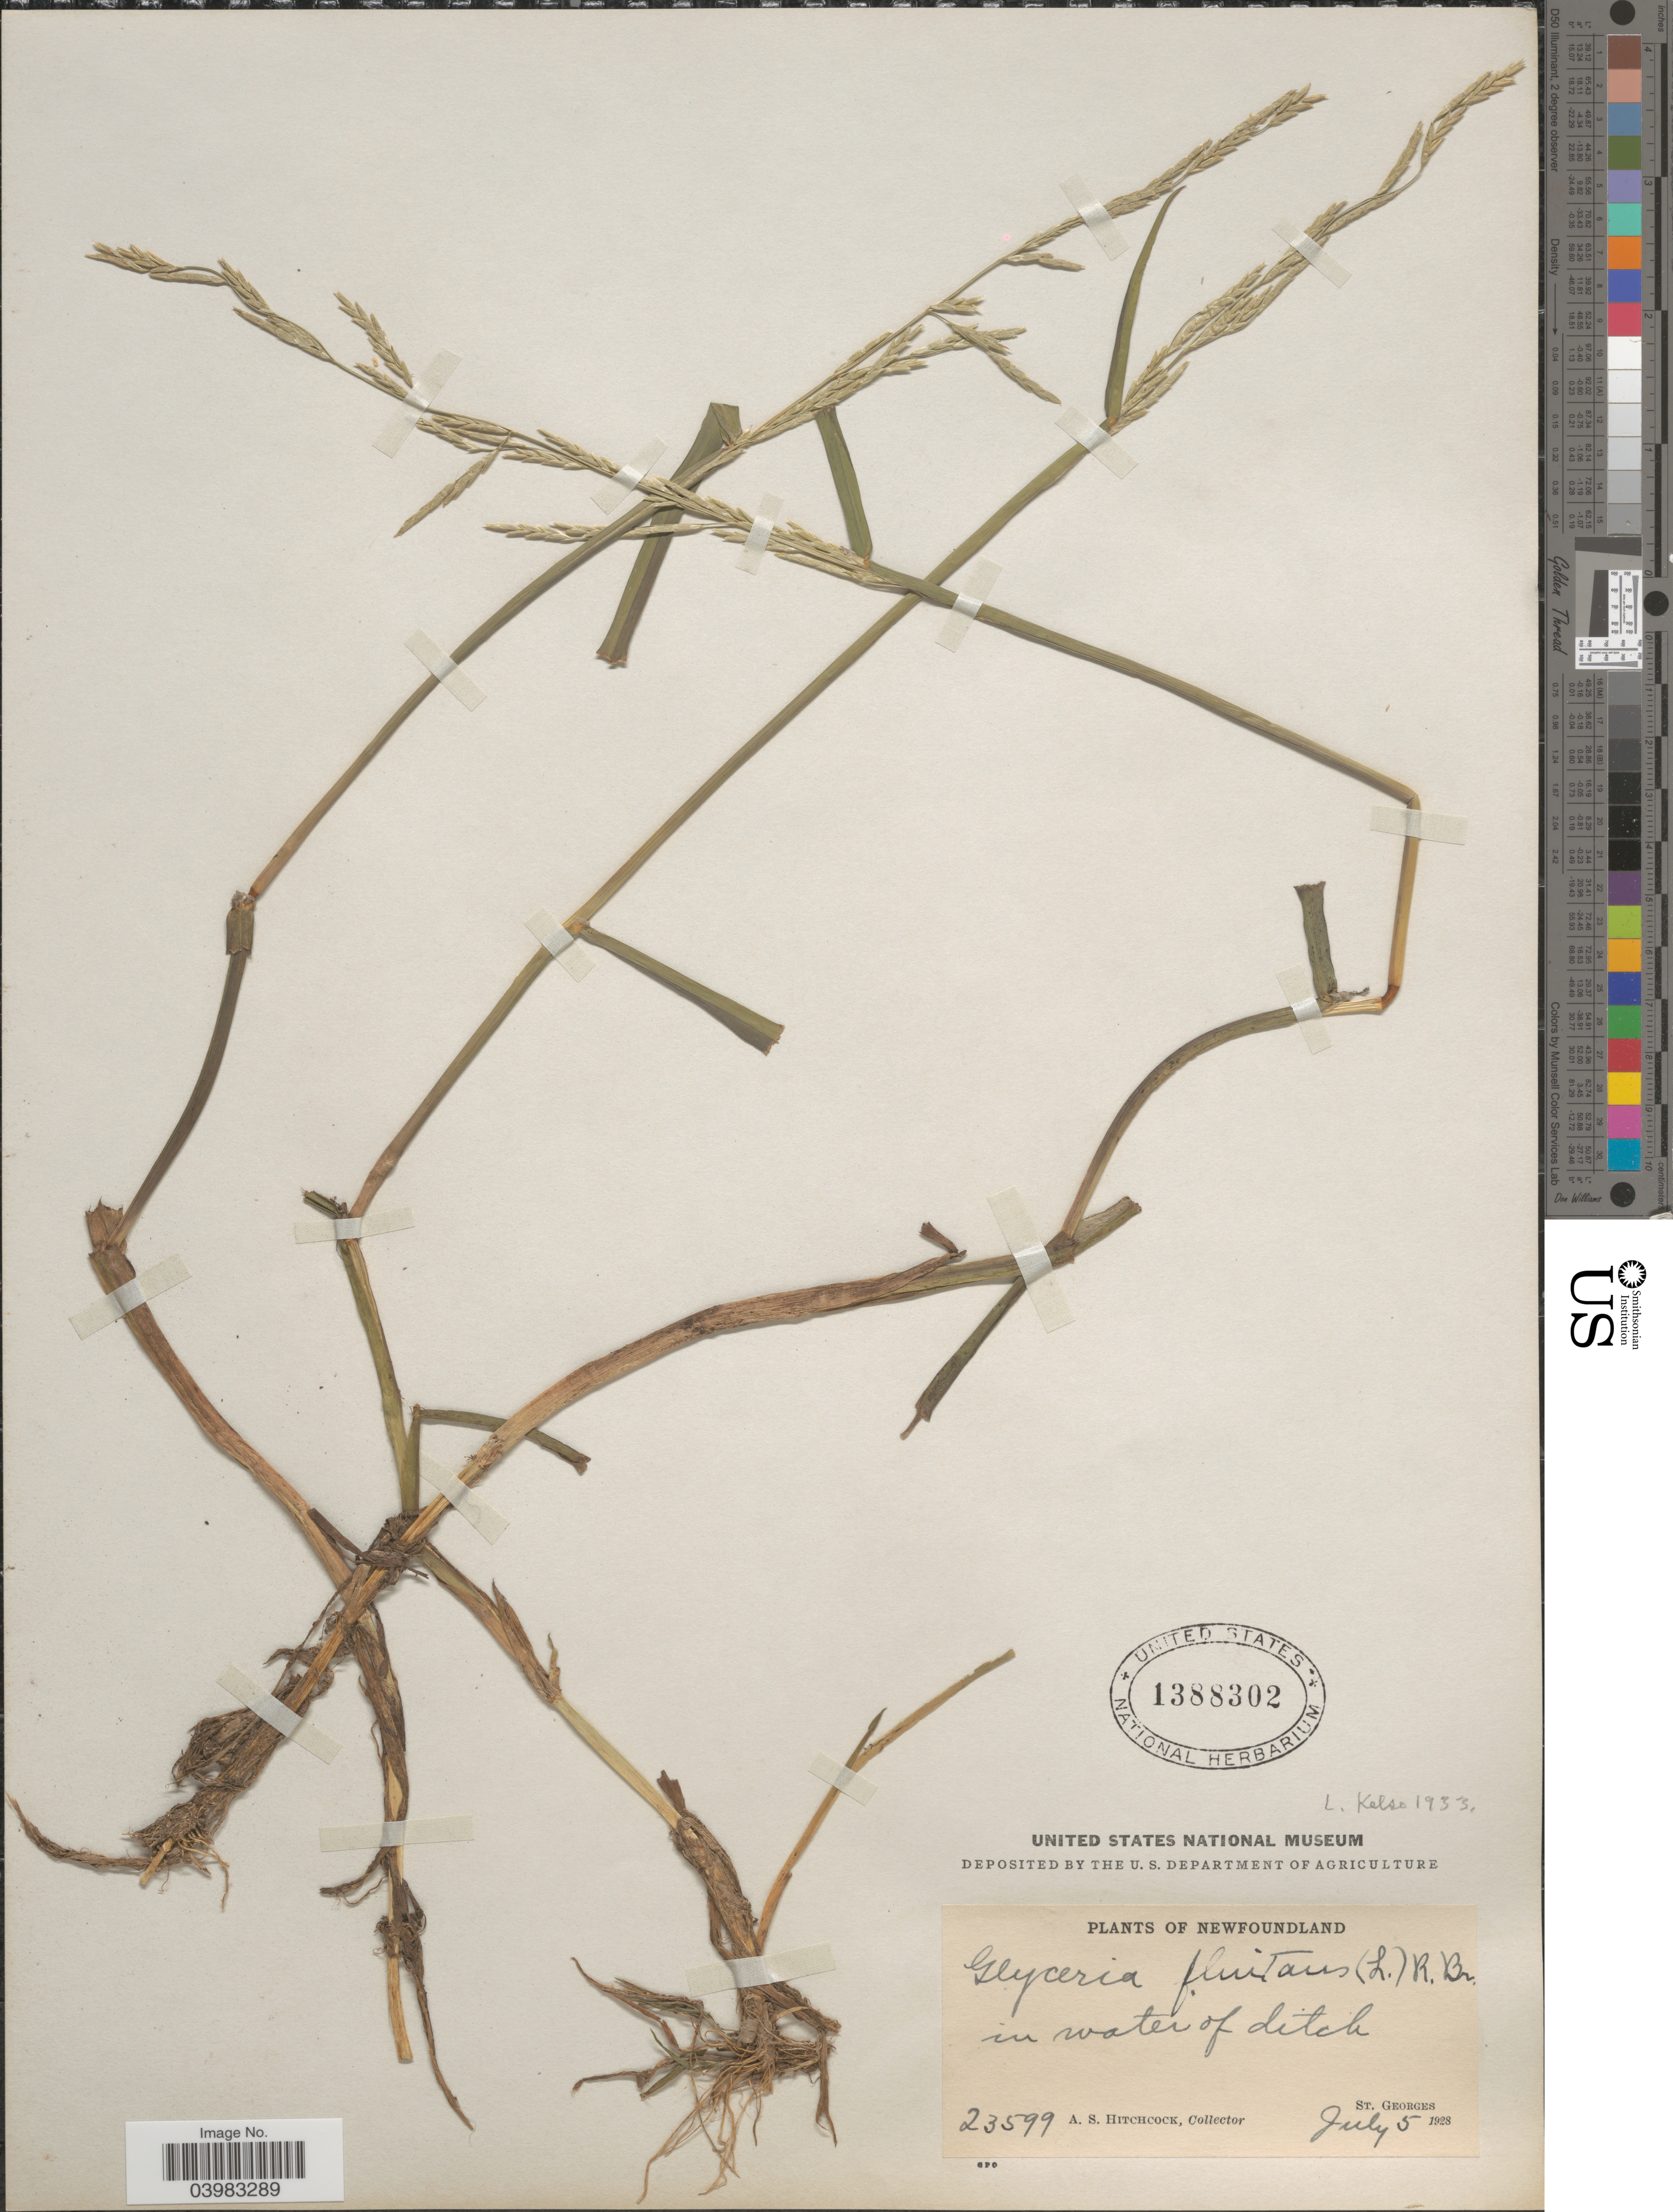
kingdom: Plantae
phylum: Tracheophyta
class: Liliopsida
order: Poales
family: Poaceae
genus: Glyceria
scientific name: Glyceria fluitans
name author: (L.) R. Br.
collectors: A. S. Hitchcock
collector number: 23599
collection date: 1928-07-05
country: Canada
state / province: Newfoundland and Labrador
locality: St. Georges.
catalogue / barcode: US 1388302